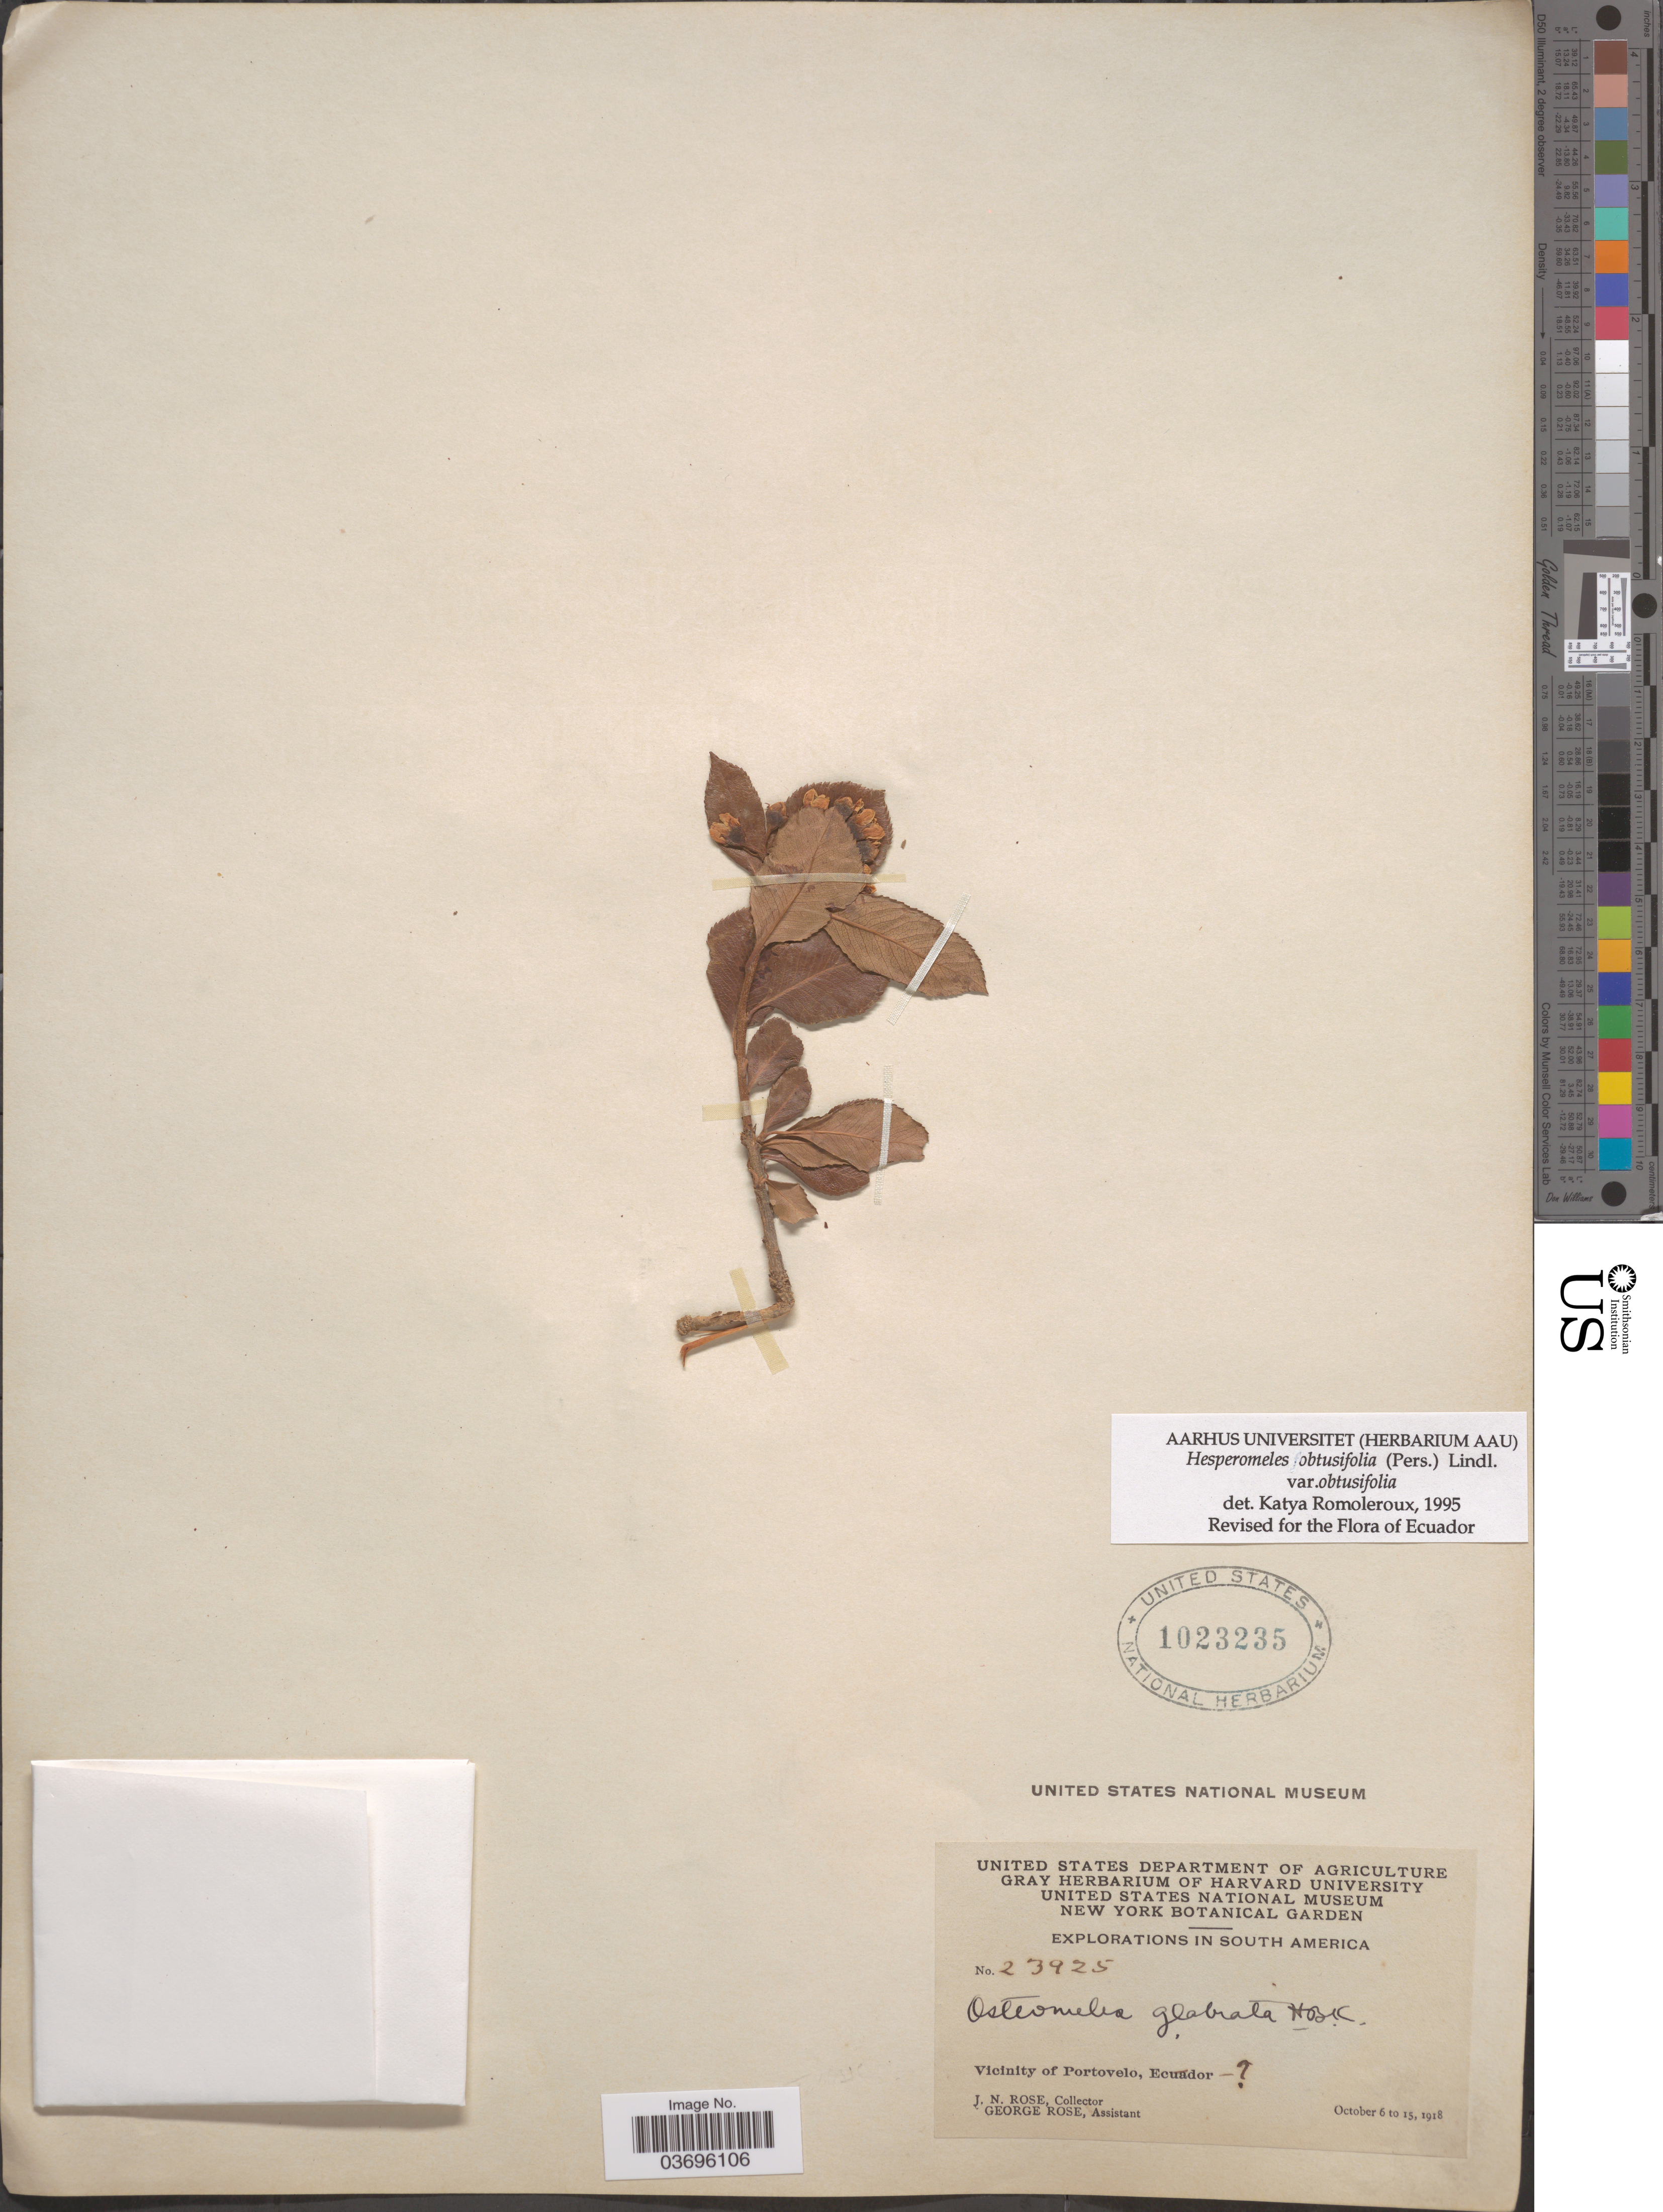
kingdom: Plantae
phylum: Tracheophyta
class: Magnoliopsida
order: Rosales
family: Rosaceae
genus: Hesperomeles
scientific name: Hesperomeles obtusifolia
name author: (Pers.) Lindl.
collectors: J. N. Rose & G. Rose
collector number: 23925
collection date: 1918-10-06/1918-10-15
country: Ecuador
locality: Vicinity of Portovelo, Ecuador - [unsure placement]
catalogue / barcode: US 1023235